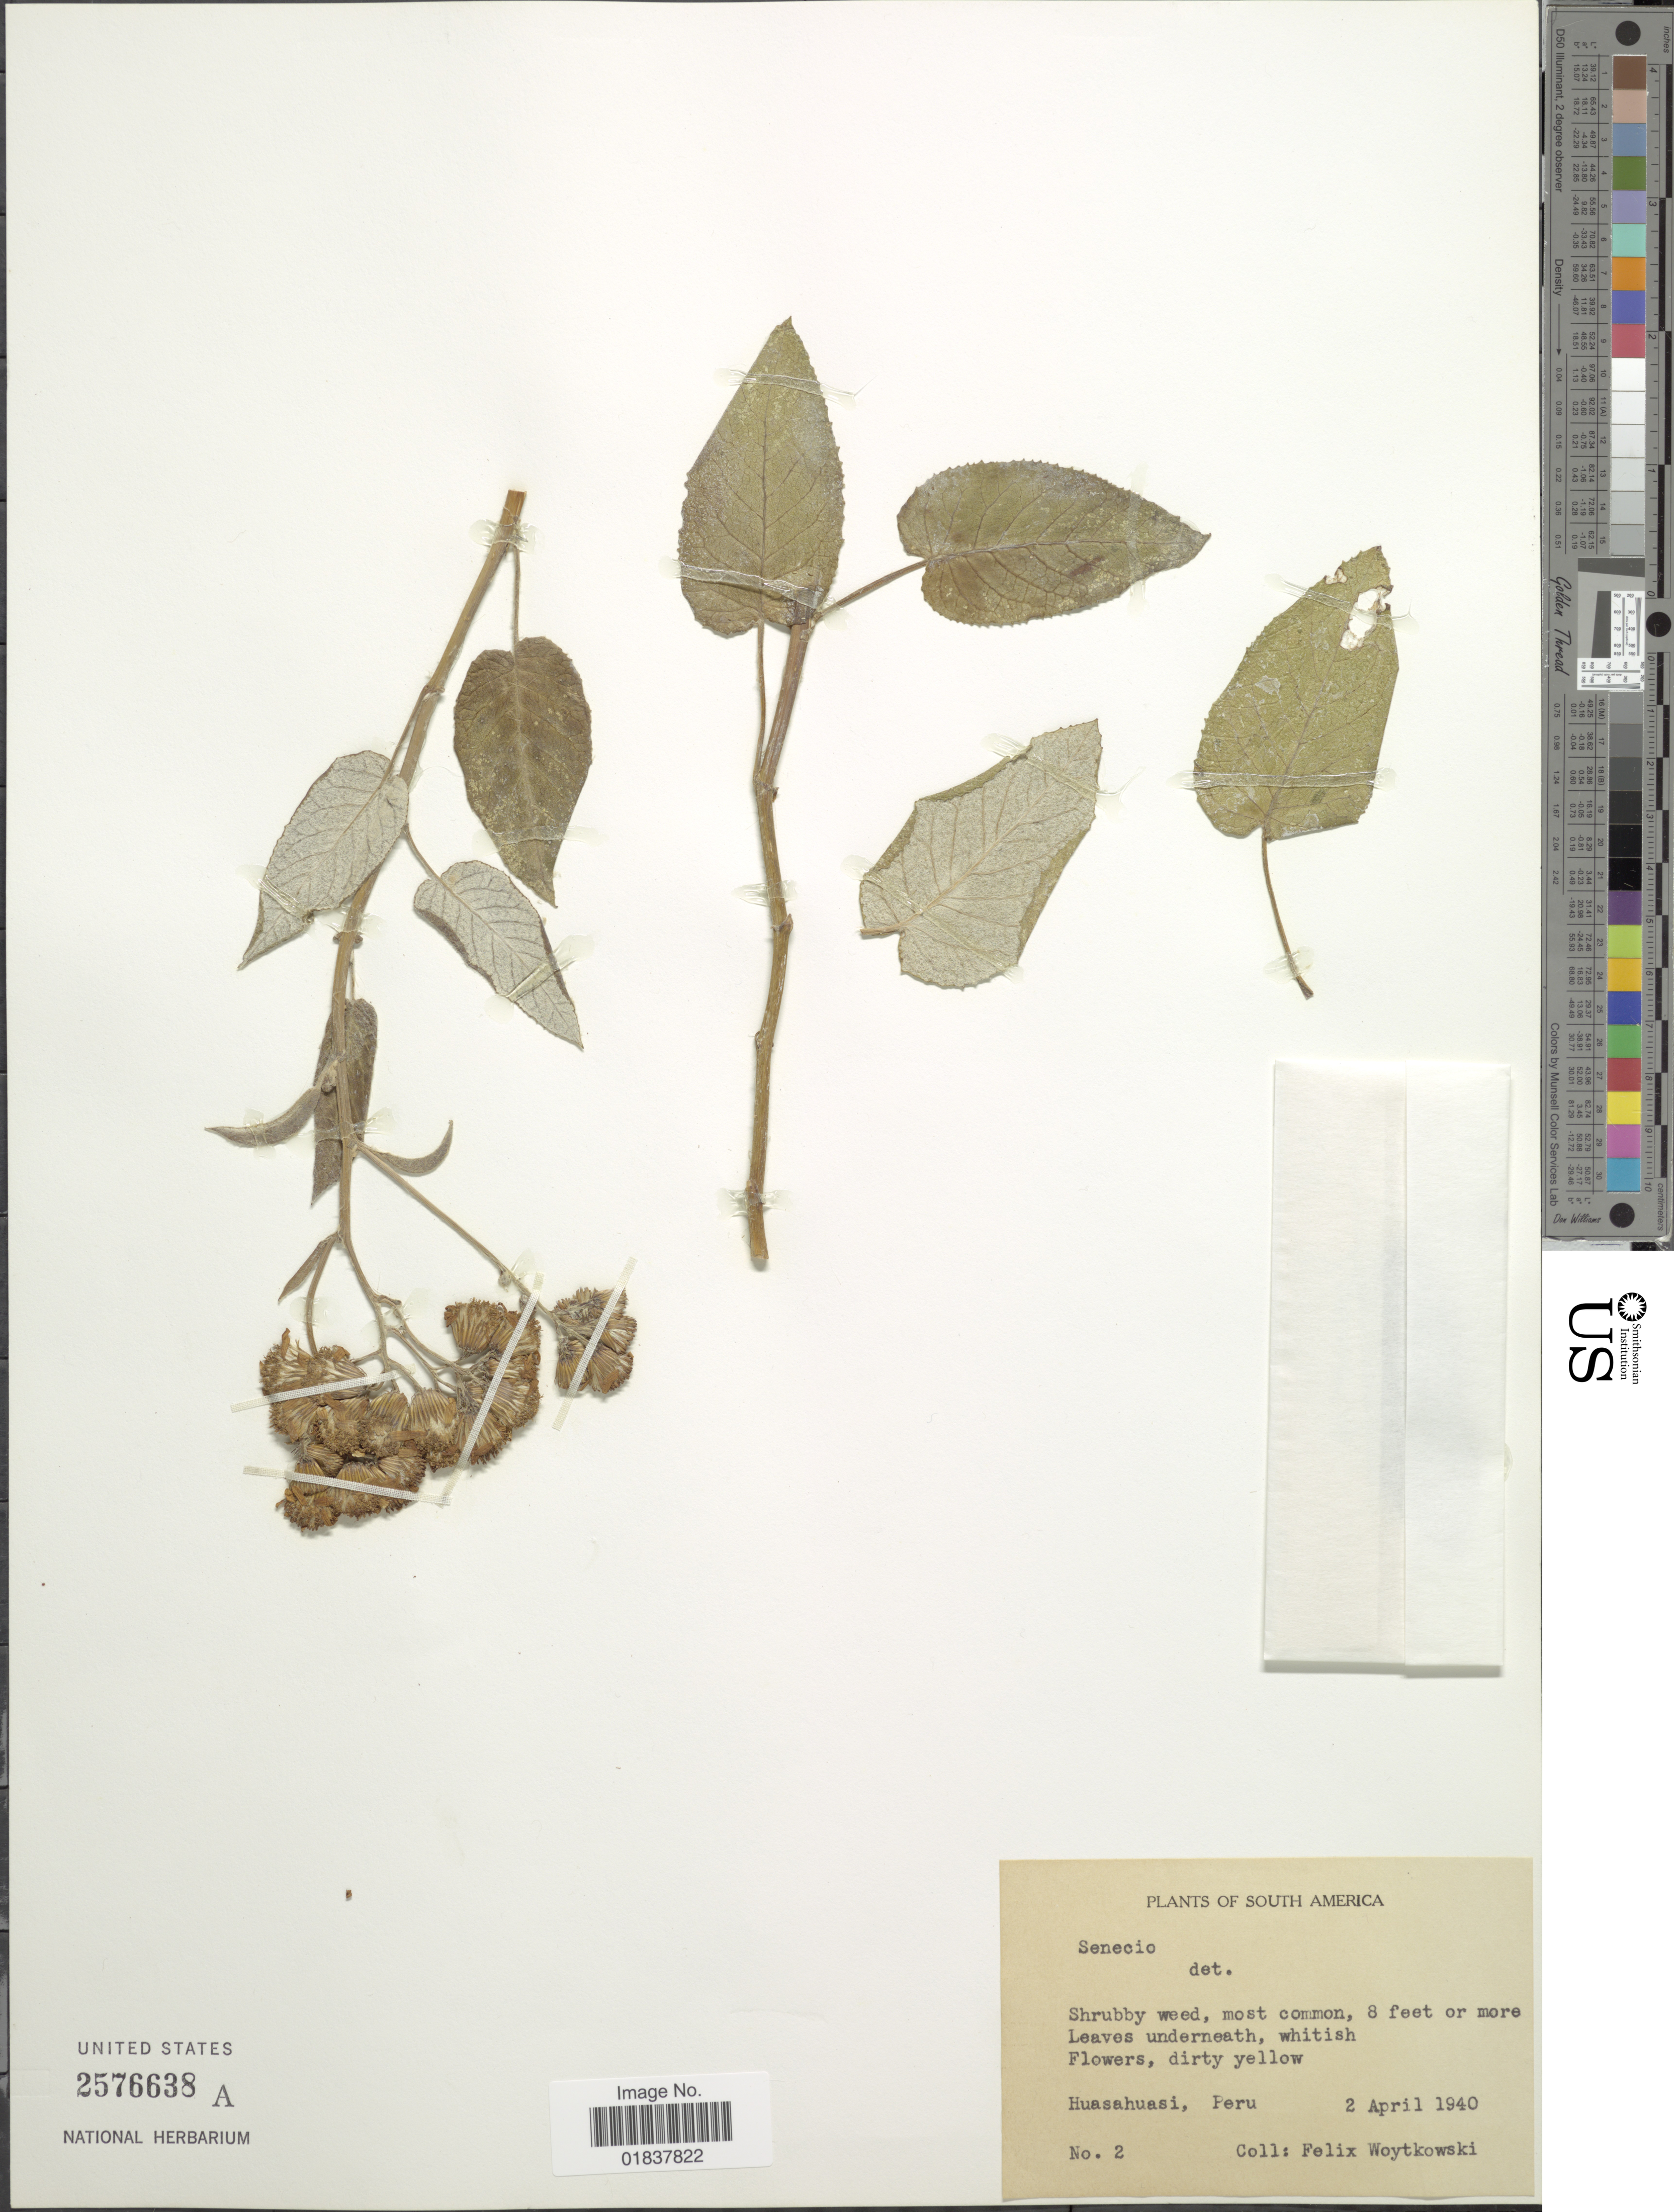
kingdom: Plantae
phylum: Tracheophyta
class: Magnoliopsida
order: Asterales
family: Asteraceae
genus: Senecio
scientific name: Senecio gonocaulos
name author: DC.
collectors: F. Woytkowski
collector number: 2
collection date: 1940-04-02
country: Peru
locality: South America, Huasahuasi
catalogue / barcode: US 2576638A